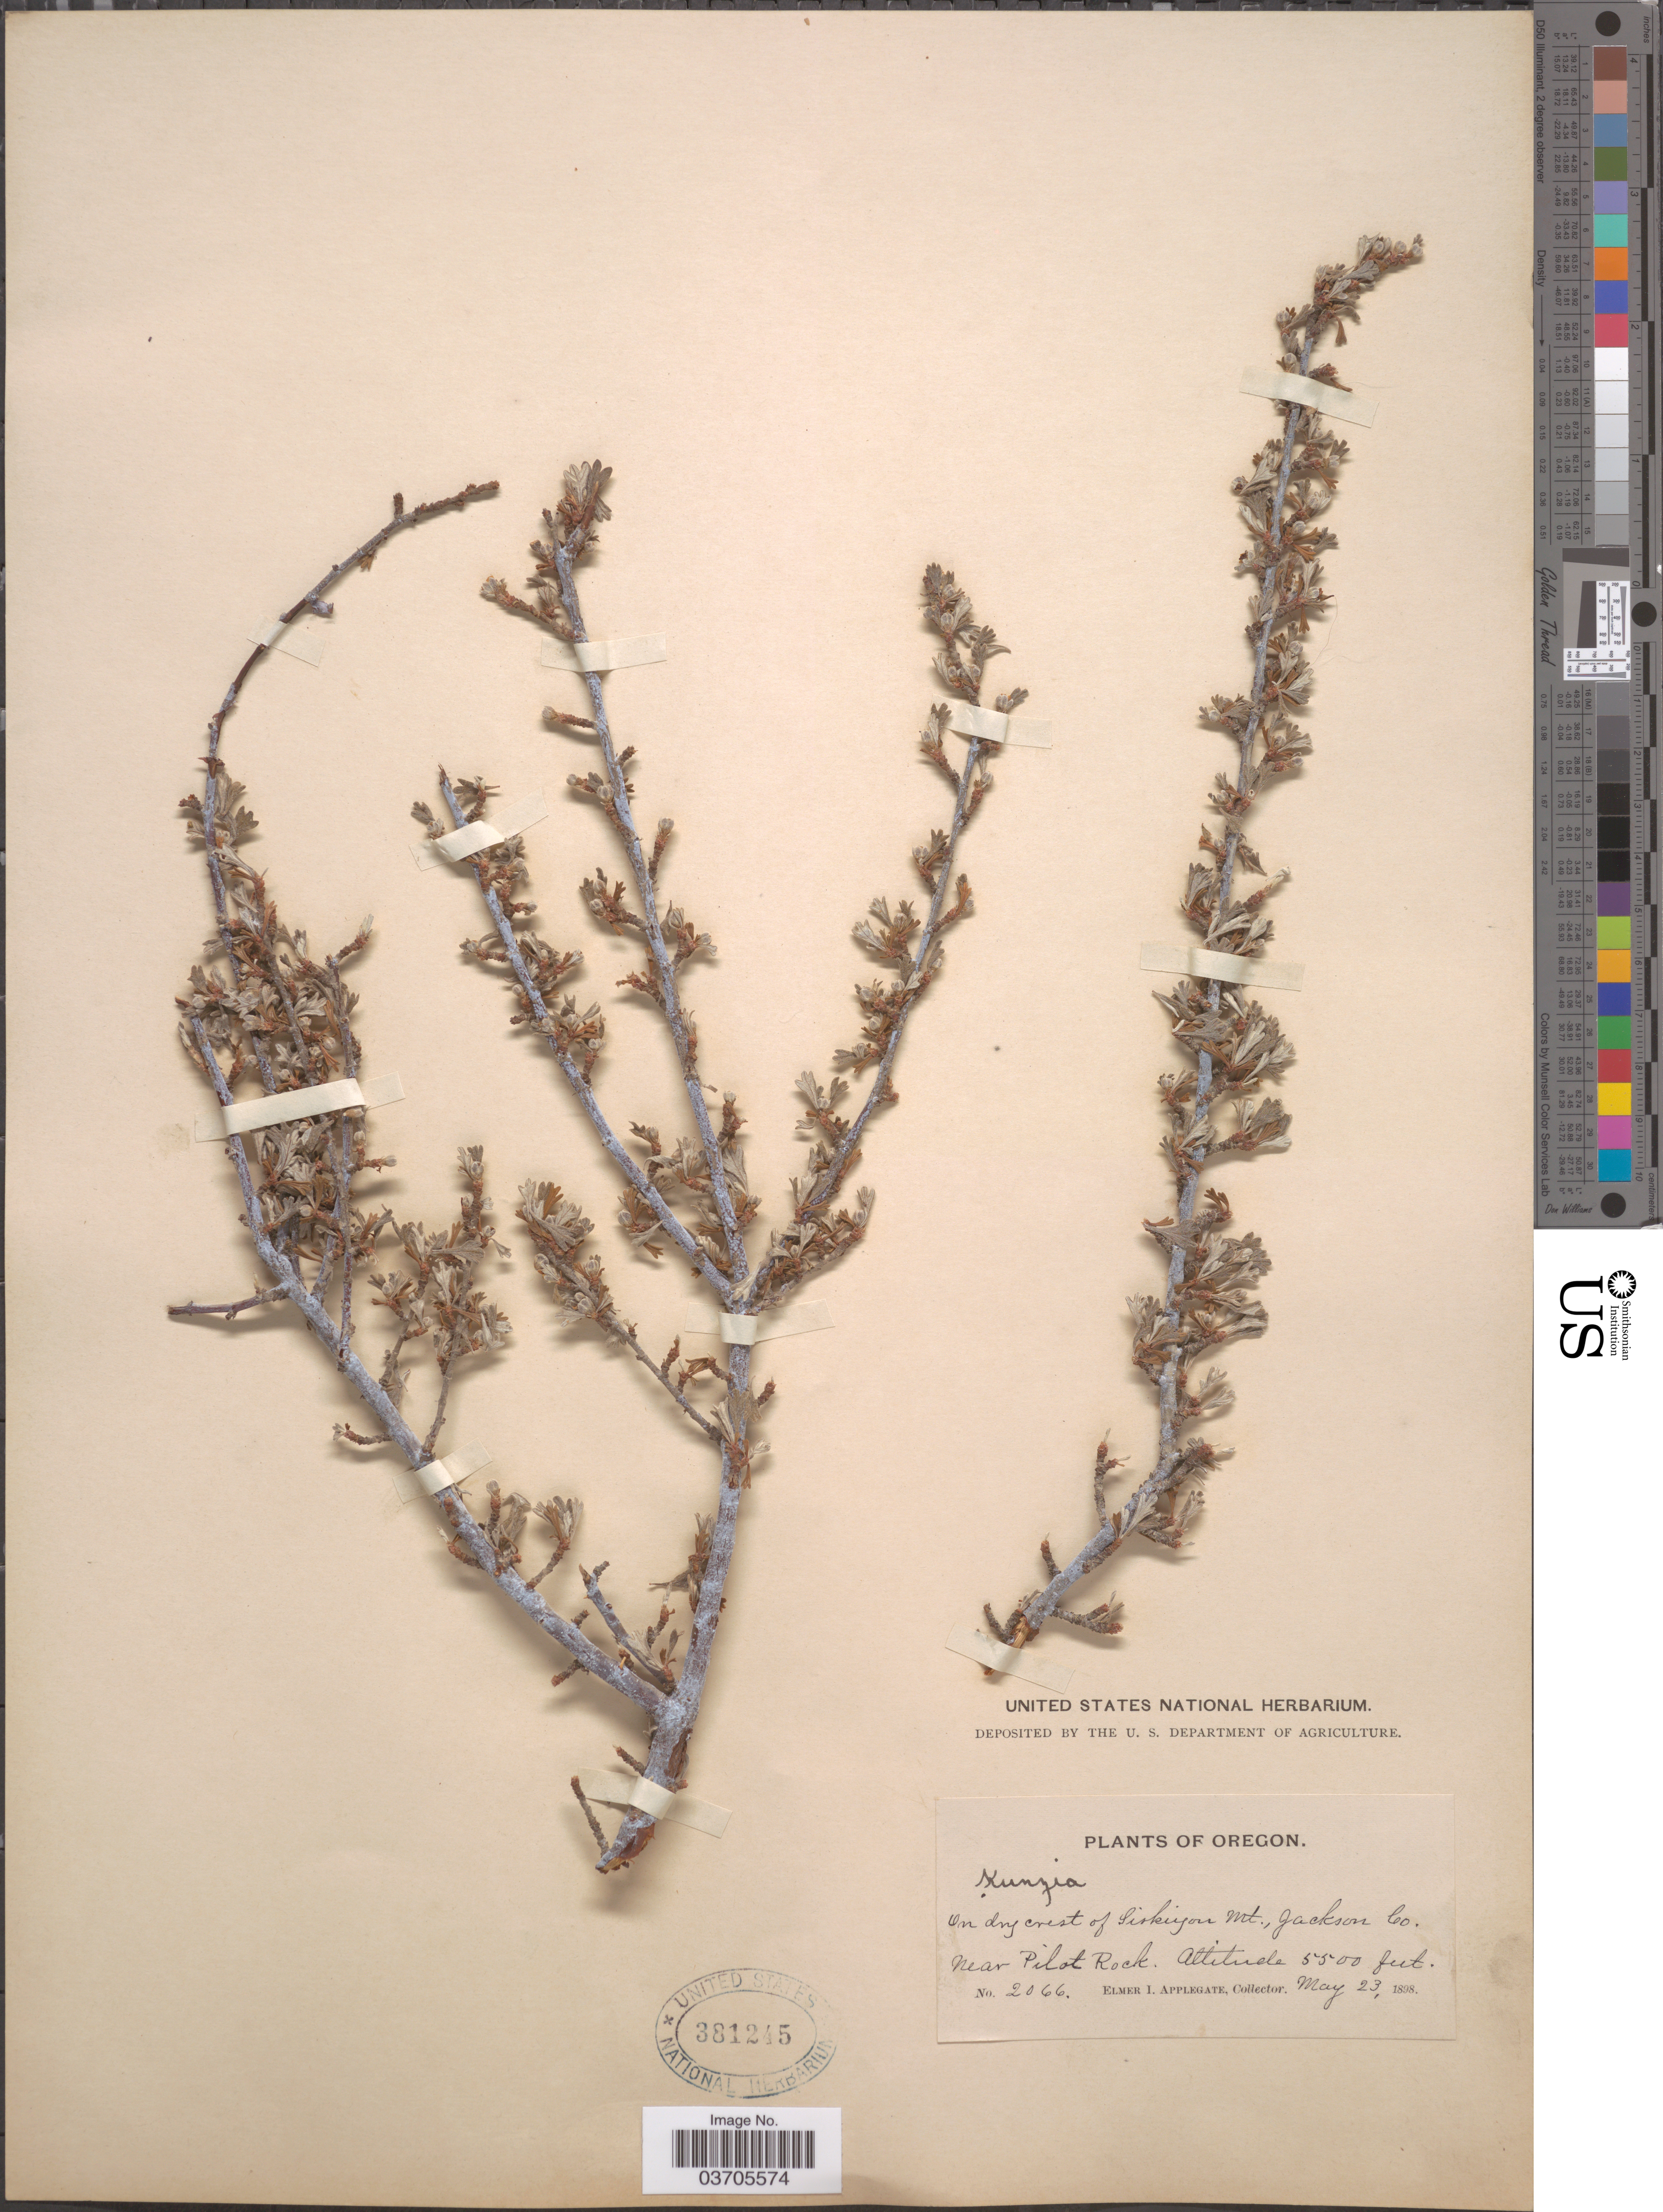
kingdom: Plantae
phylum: Tracheophyta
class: Magnoliopsida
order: Rosales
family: Rosaceae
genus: Purshia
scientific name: Purshia tridentata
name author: (Pursh) DC.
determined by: Strong, Mark T., (BOT), Smithsonian Institution - National Museum of Natural History (UNITED STATES)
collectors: E. I. Applegate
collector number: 2066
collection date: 1898-05-23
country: United States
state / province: Oregon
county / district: Jackson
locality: On dry crest of Siskiyou Mt., Jackson Co. Near Pilot Rock.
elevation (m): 1676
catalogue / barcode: US 381245